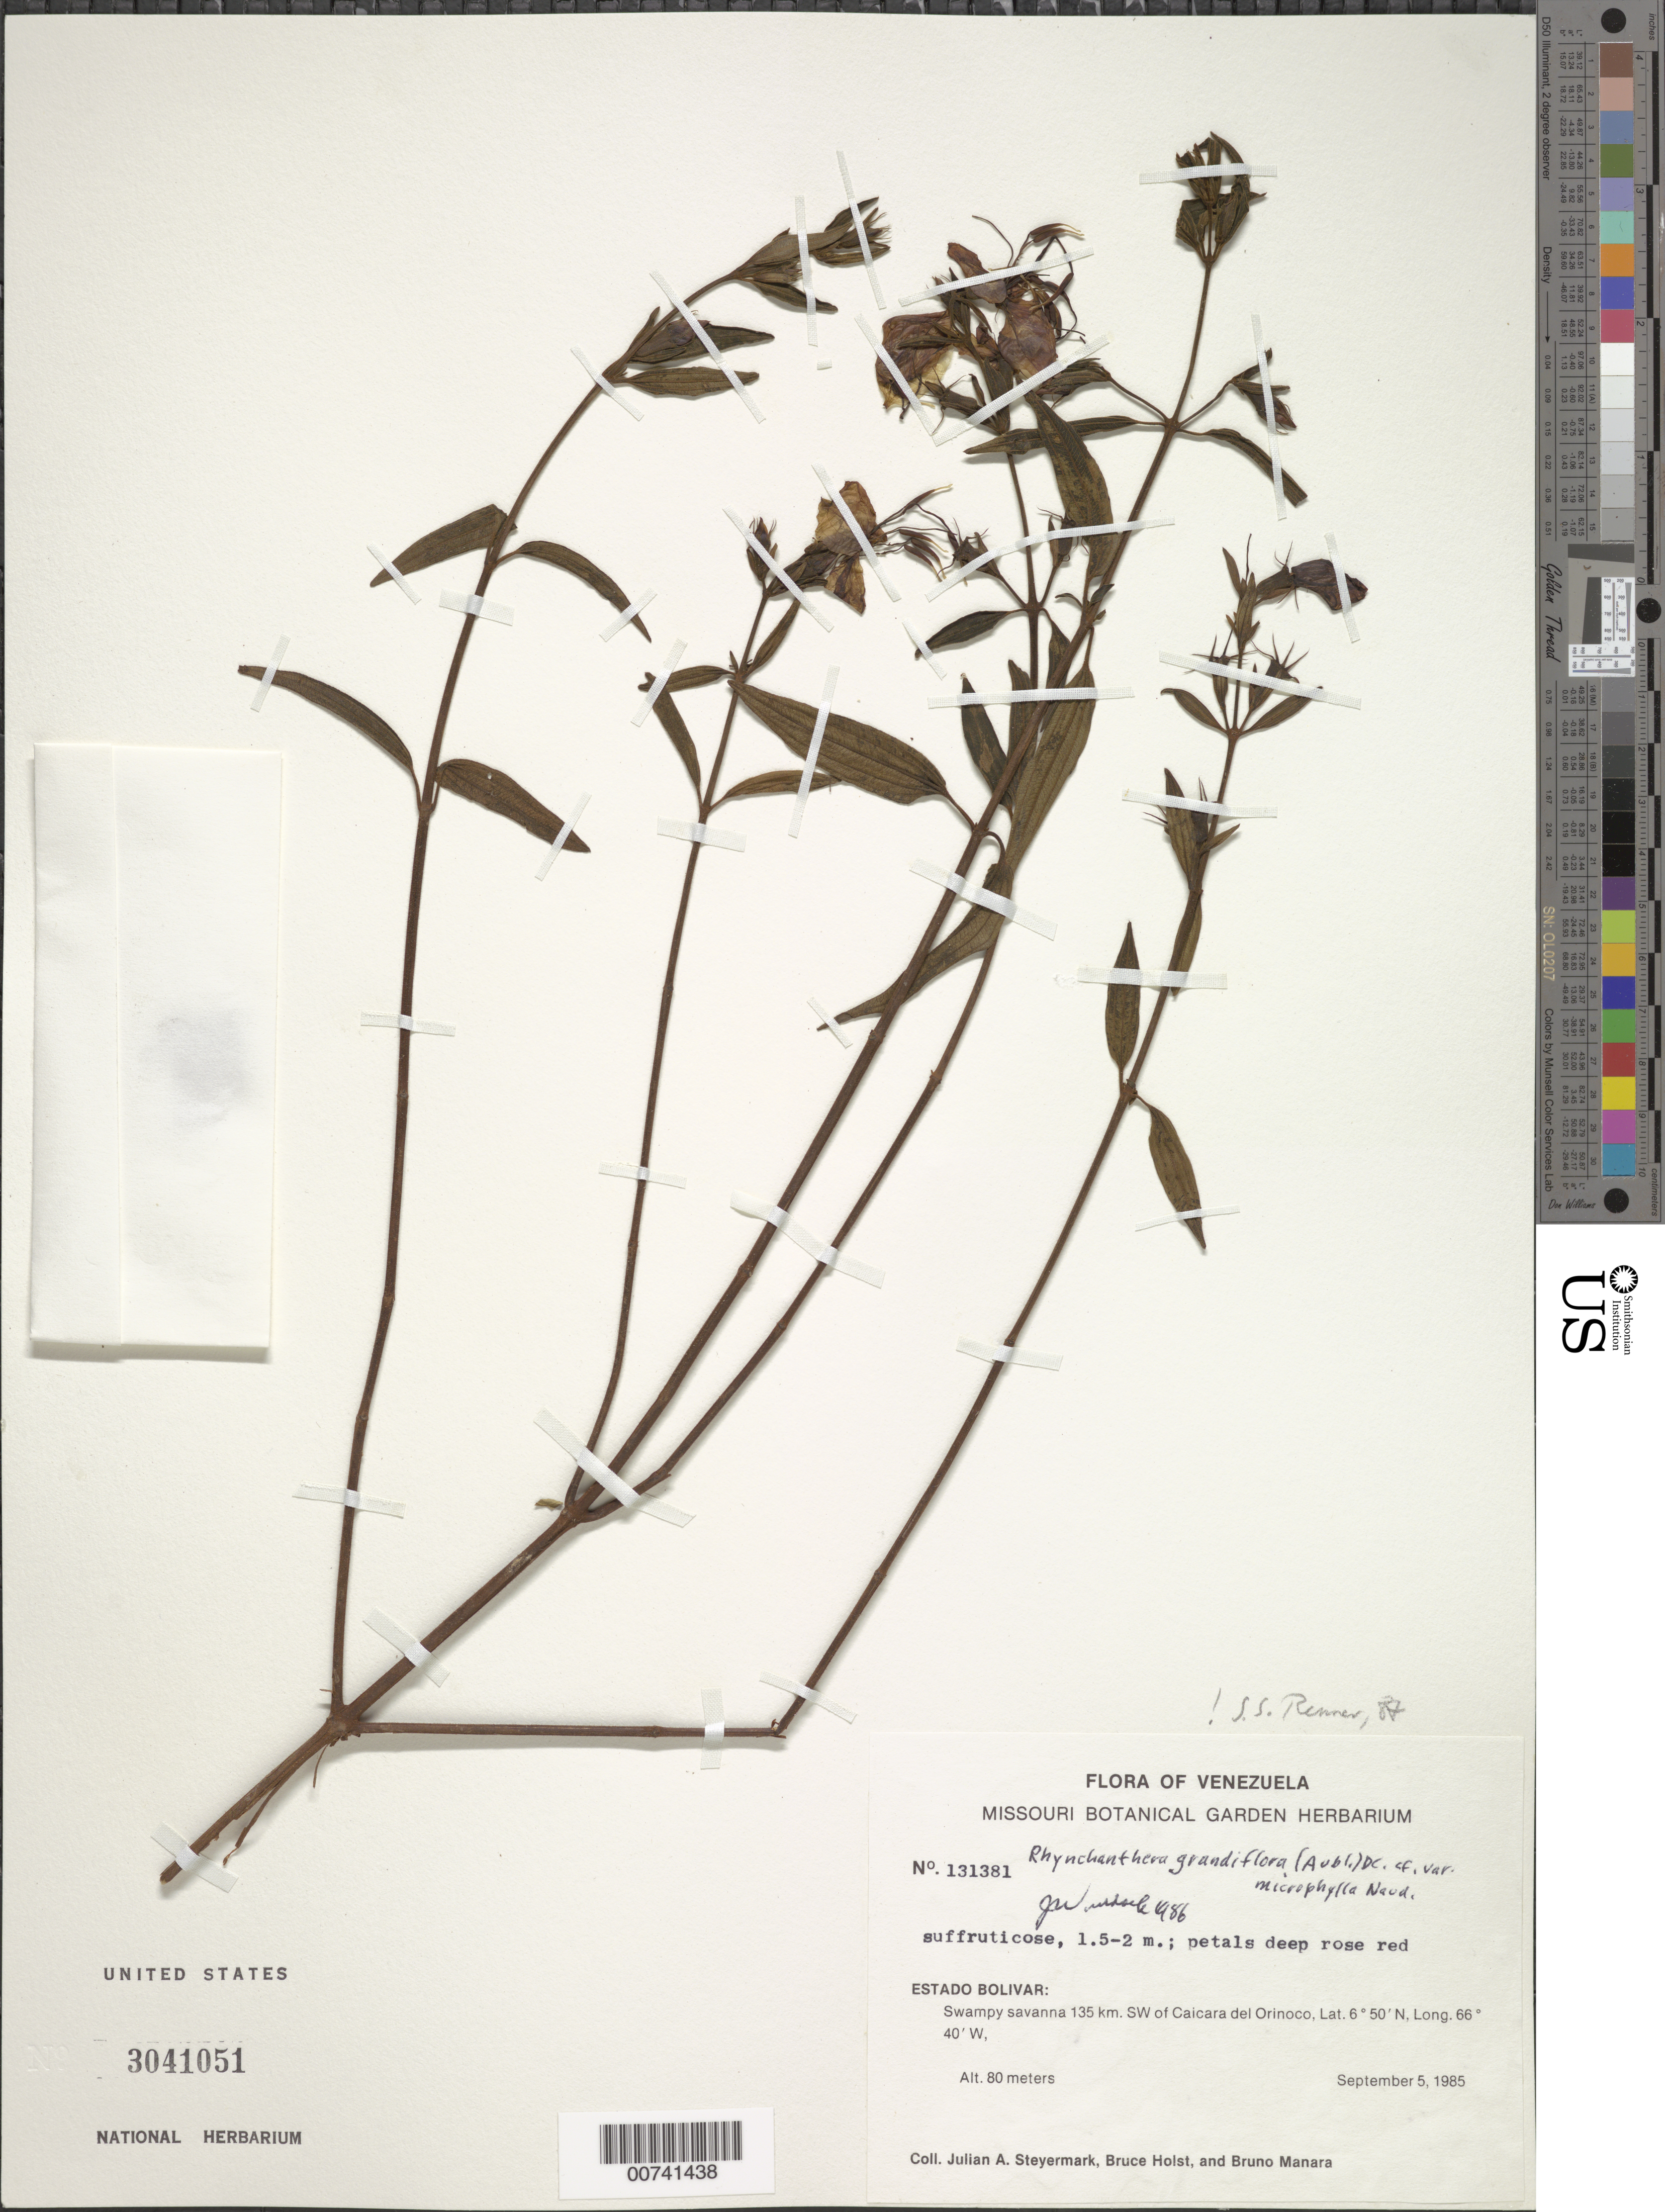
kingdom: Plantae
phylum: Tracheophyta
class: Magnoliopsida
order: Myrtales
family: Melastomataceae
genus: Rhynchanthera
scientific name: Rhynchanthera grandiflora var. microphylla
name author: Naudin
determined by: Renner, S. S.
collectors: J. Steyermark, B. Holst & B. Manara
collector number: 131381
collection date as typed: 5-Sep-85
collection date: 1985-09-05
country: Venezuela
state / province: Bolívar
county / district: Cedeño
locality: Caicara del Orinoco, 135 km SW of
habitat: Swampy savanna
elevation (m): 80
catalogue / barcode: US 3041051